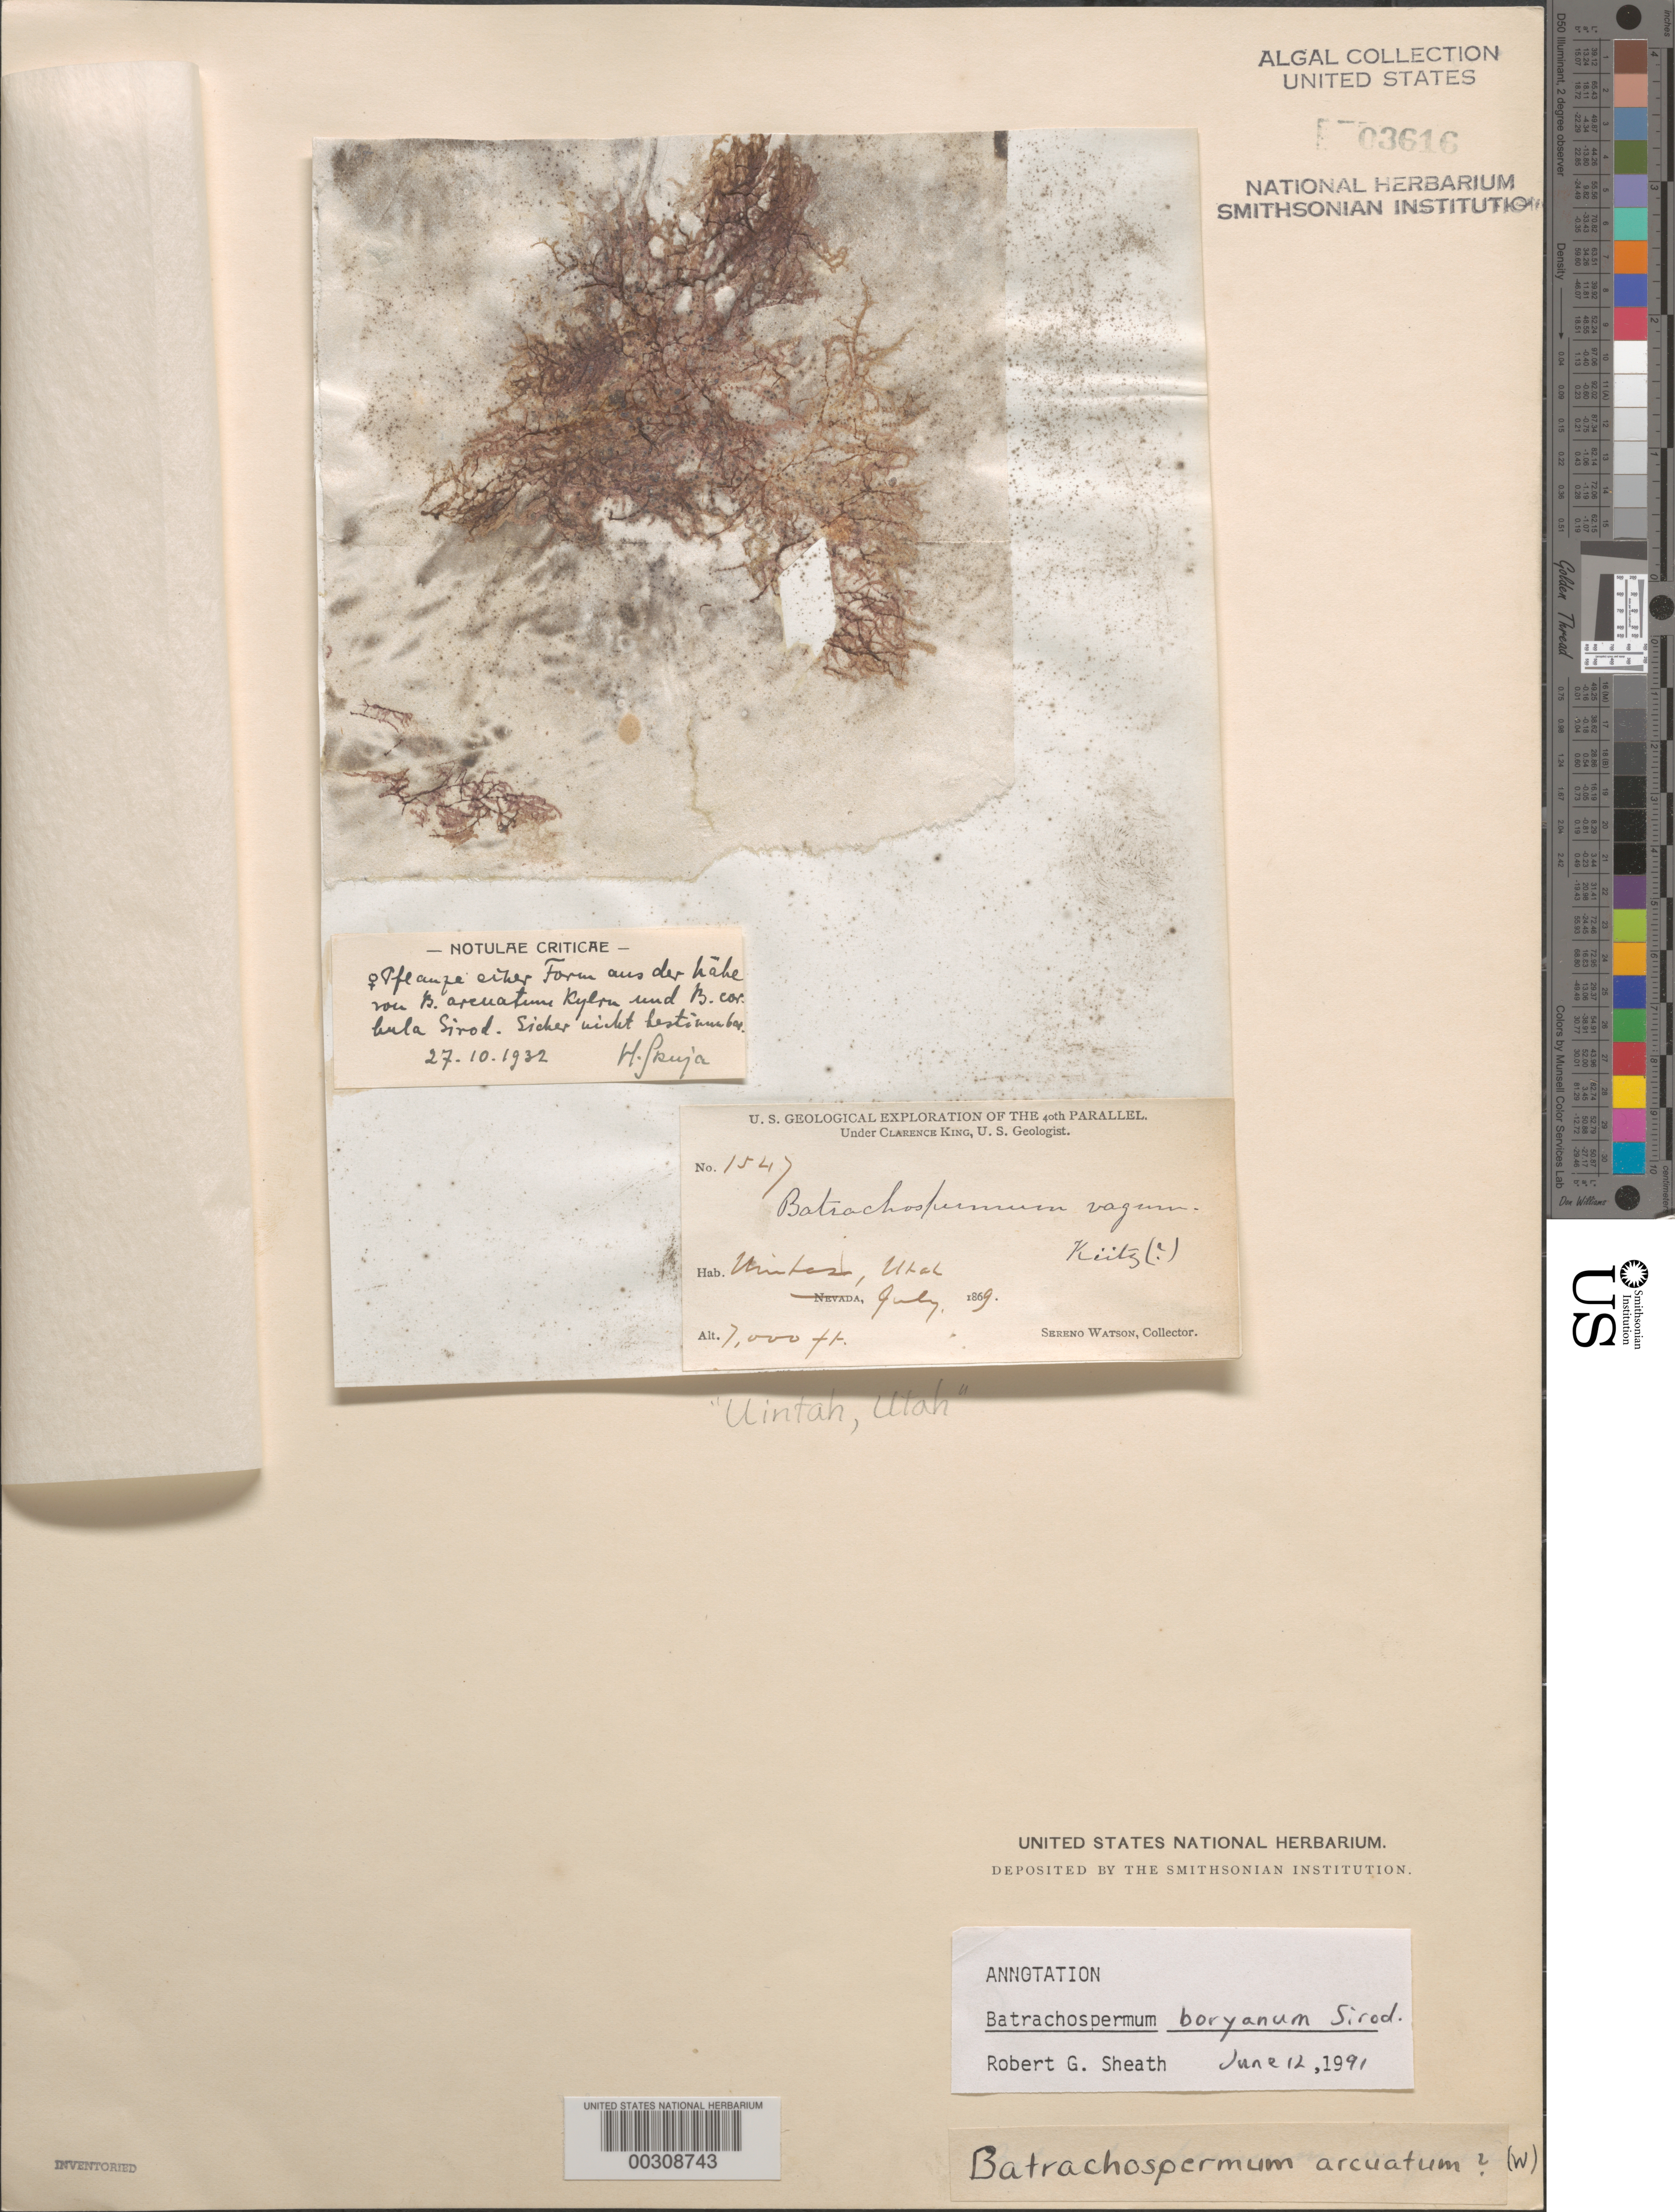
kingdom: Plantae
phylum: Rhodophyta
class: Florideophyceae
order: Batrachospermales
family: Batrachospermaceae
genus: Sheathia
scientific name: Sheathia boryana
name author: (Sirodot) Salomaki & M.L. Vis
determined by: Algae name updating Project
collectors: S. Watson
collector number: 1547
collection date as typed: Jul 1869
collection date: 1869-07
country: United States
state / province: Utah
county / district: Uintah County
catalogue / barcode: US 3616